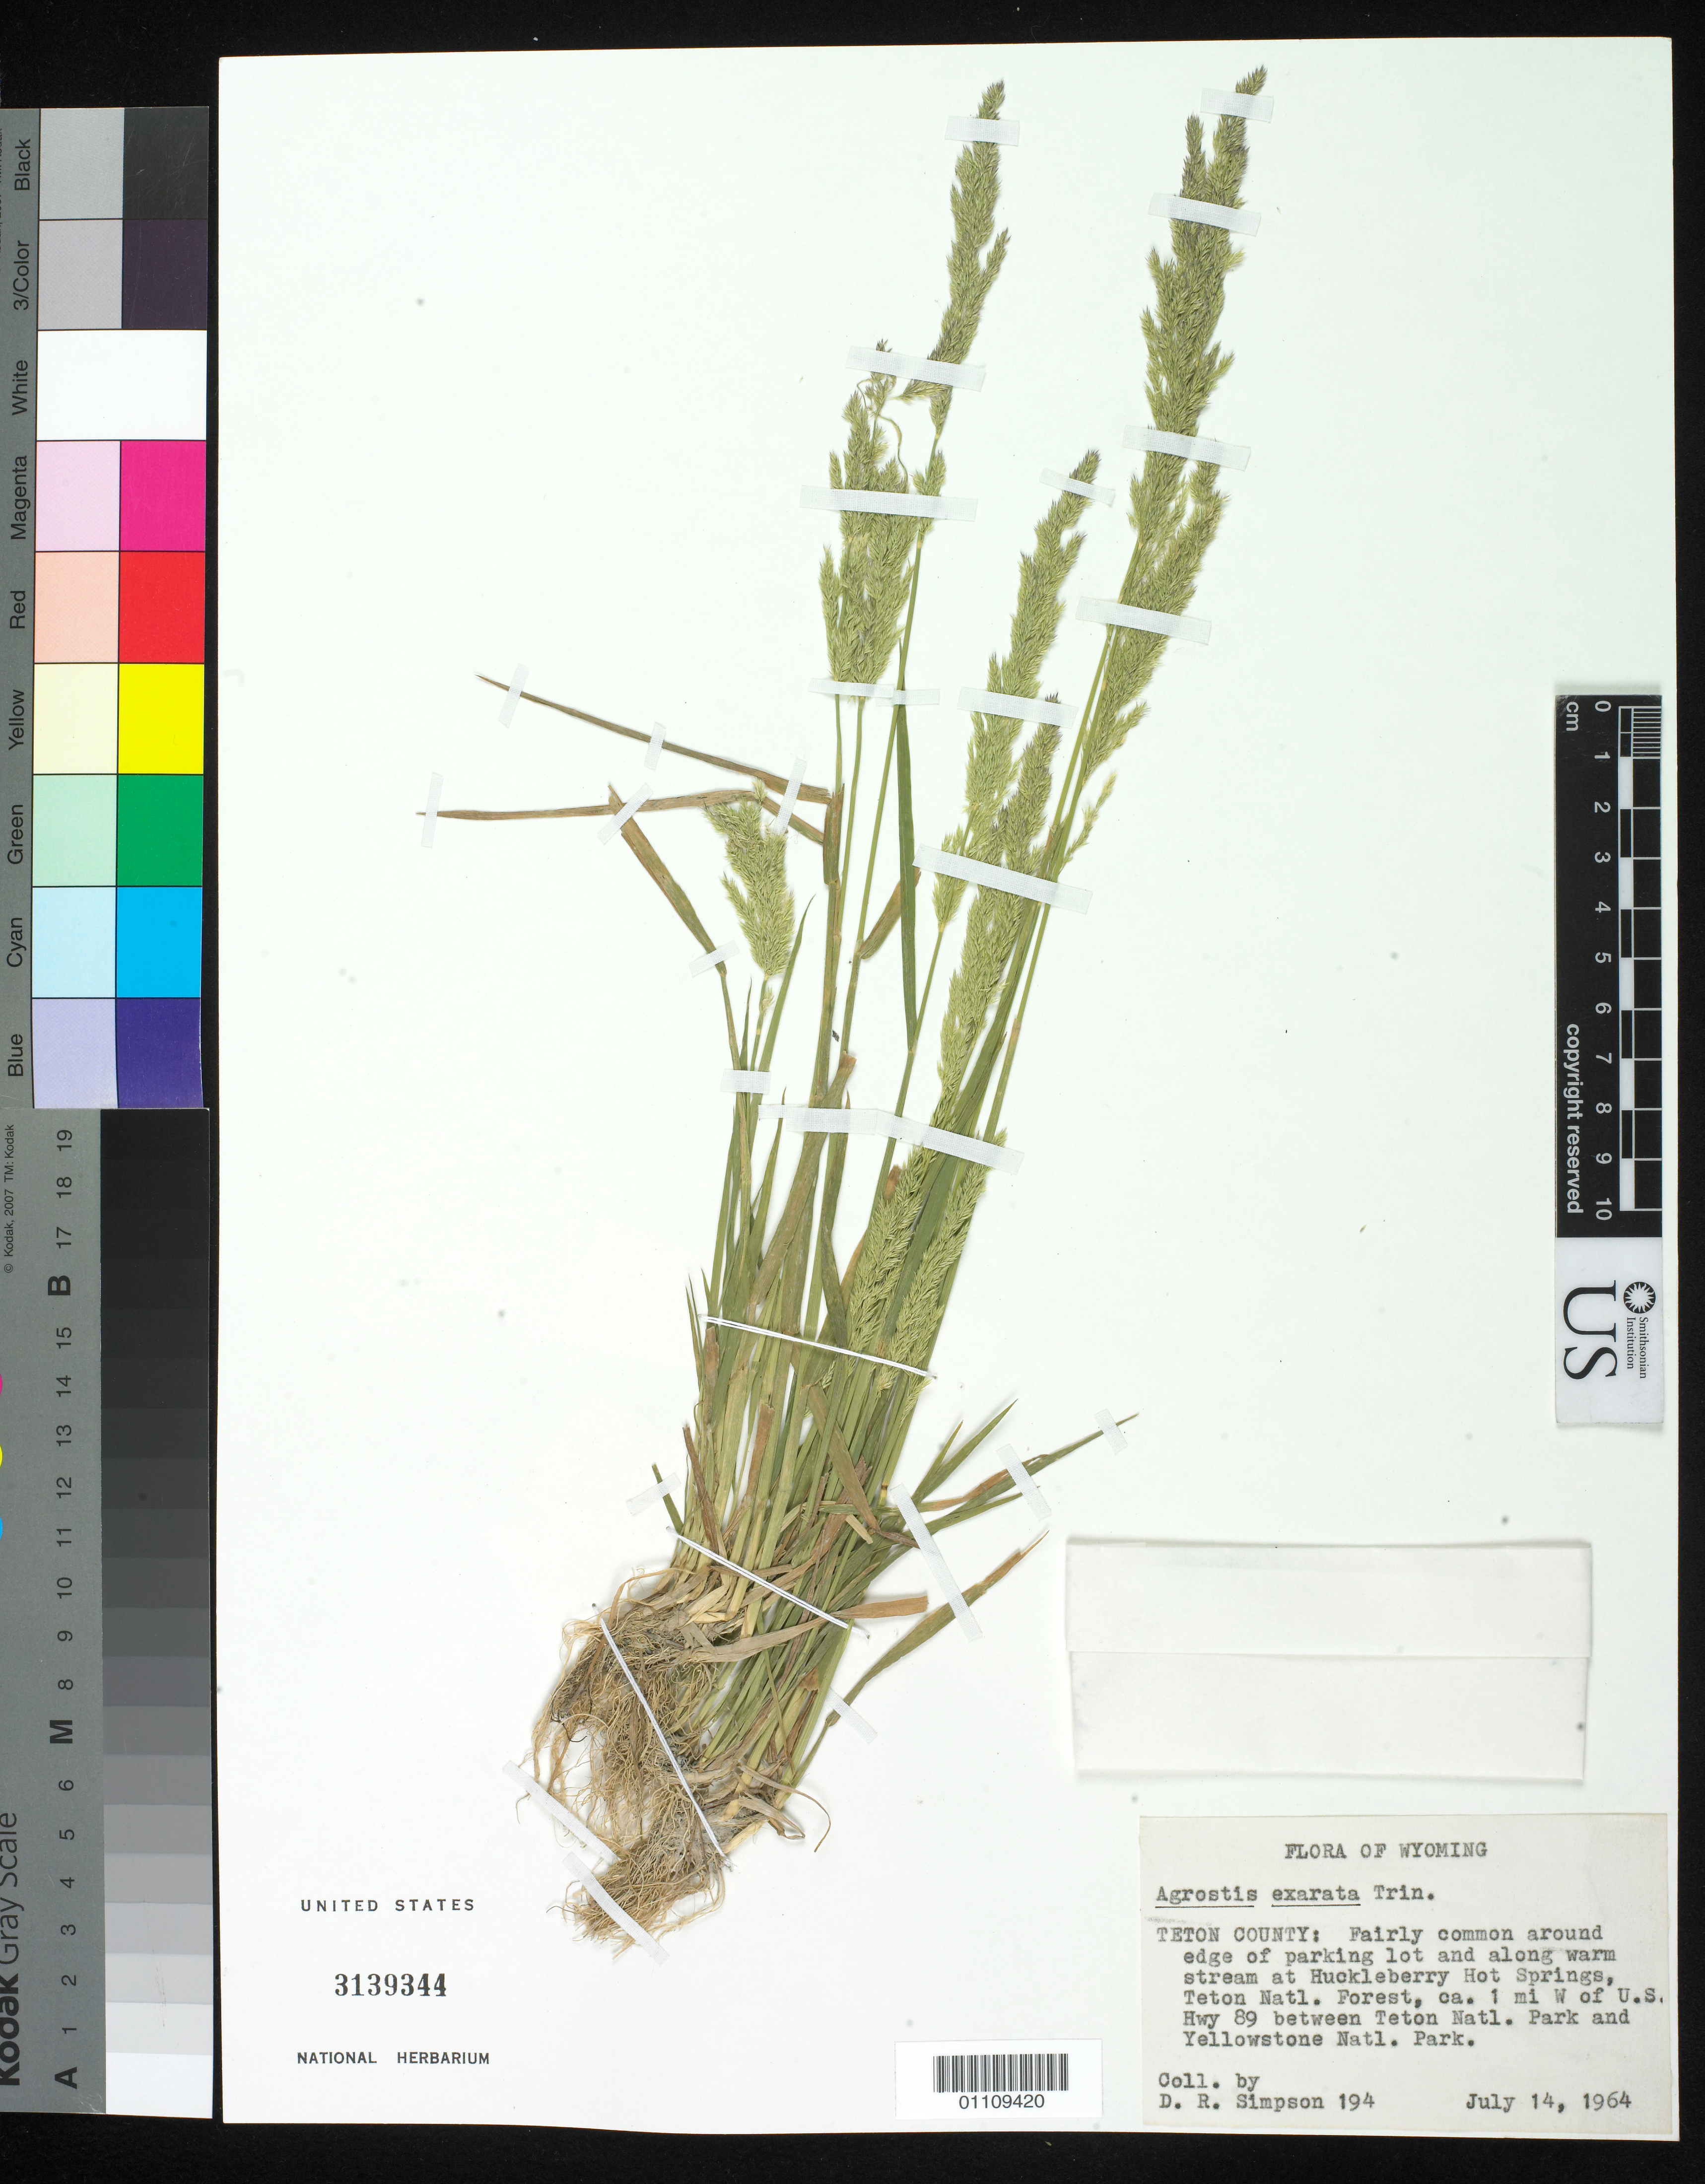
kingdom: Plantae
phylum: Tracheophyta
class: Liliopsida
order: Poales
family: Poaceae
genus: Agrostis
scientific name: Agrostis exarata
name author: Trin.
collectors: D. R. Simpson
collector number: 194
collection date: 1964-07-14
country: United States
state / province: Wyoming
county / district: Teton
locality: Huckleberry Hot Springs, Teton Natl. Forest, ca. 1 mi. W of U.S. Hwy 89 between Teton Natl. Park and Yellowstone Natl. Park.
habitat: growing in mud.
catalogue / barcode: US 3139344